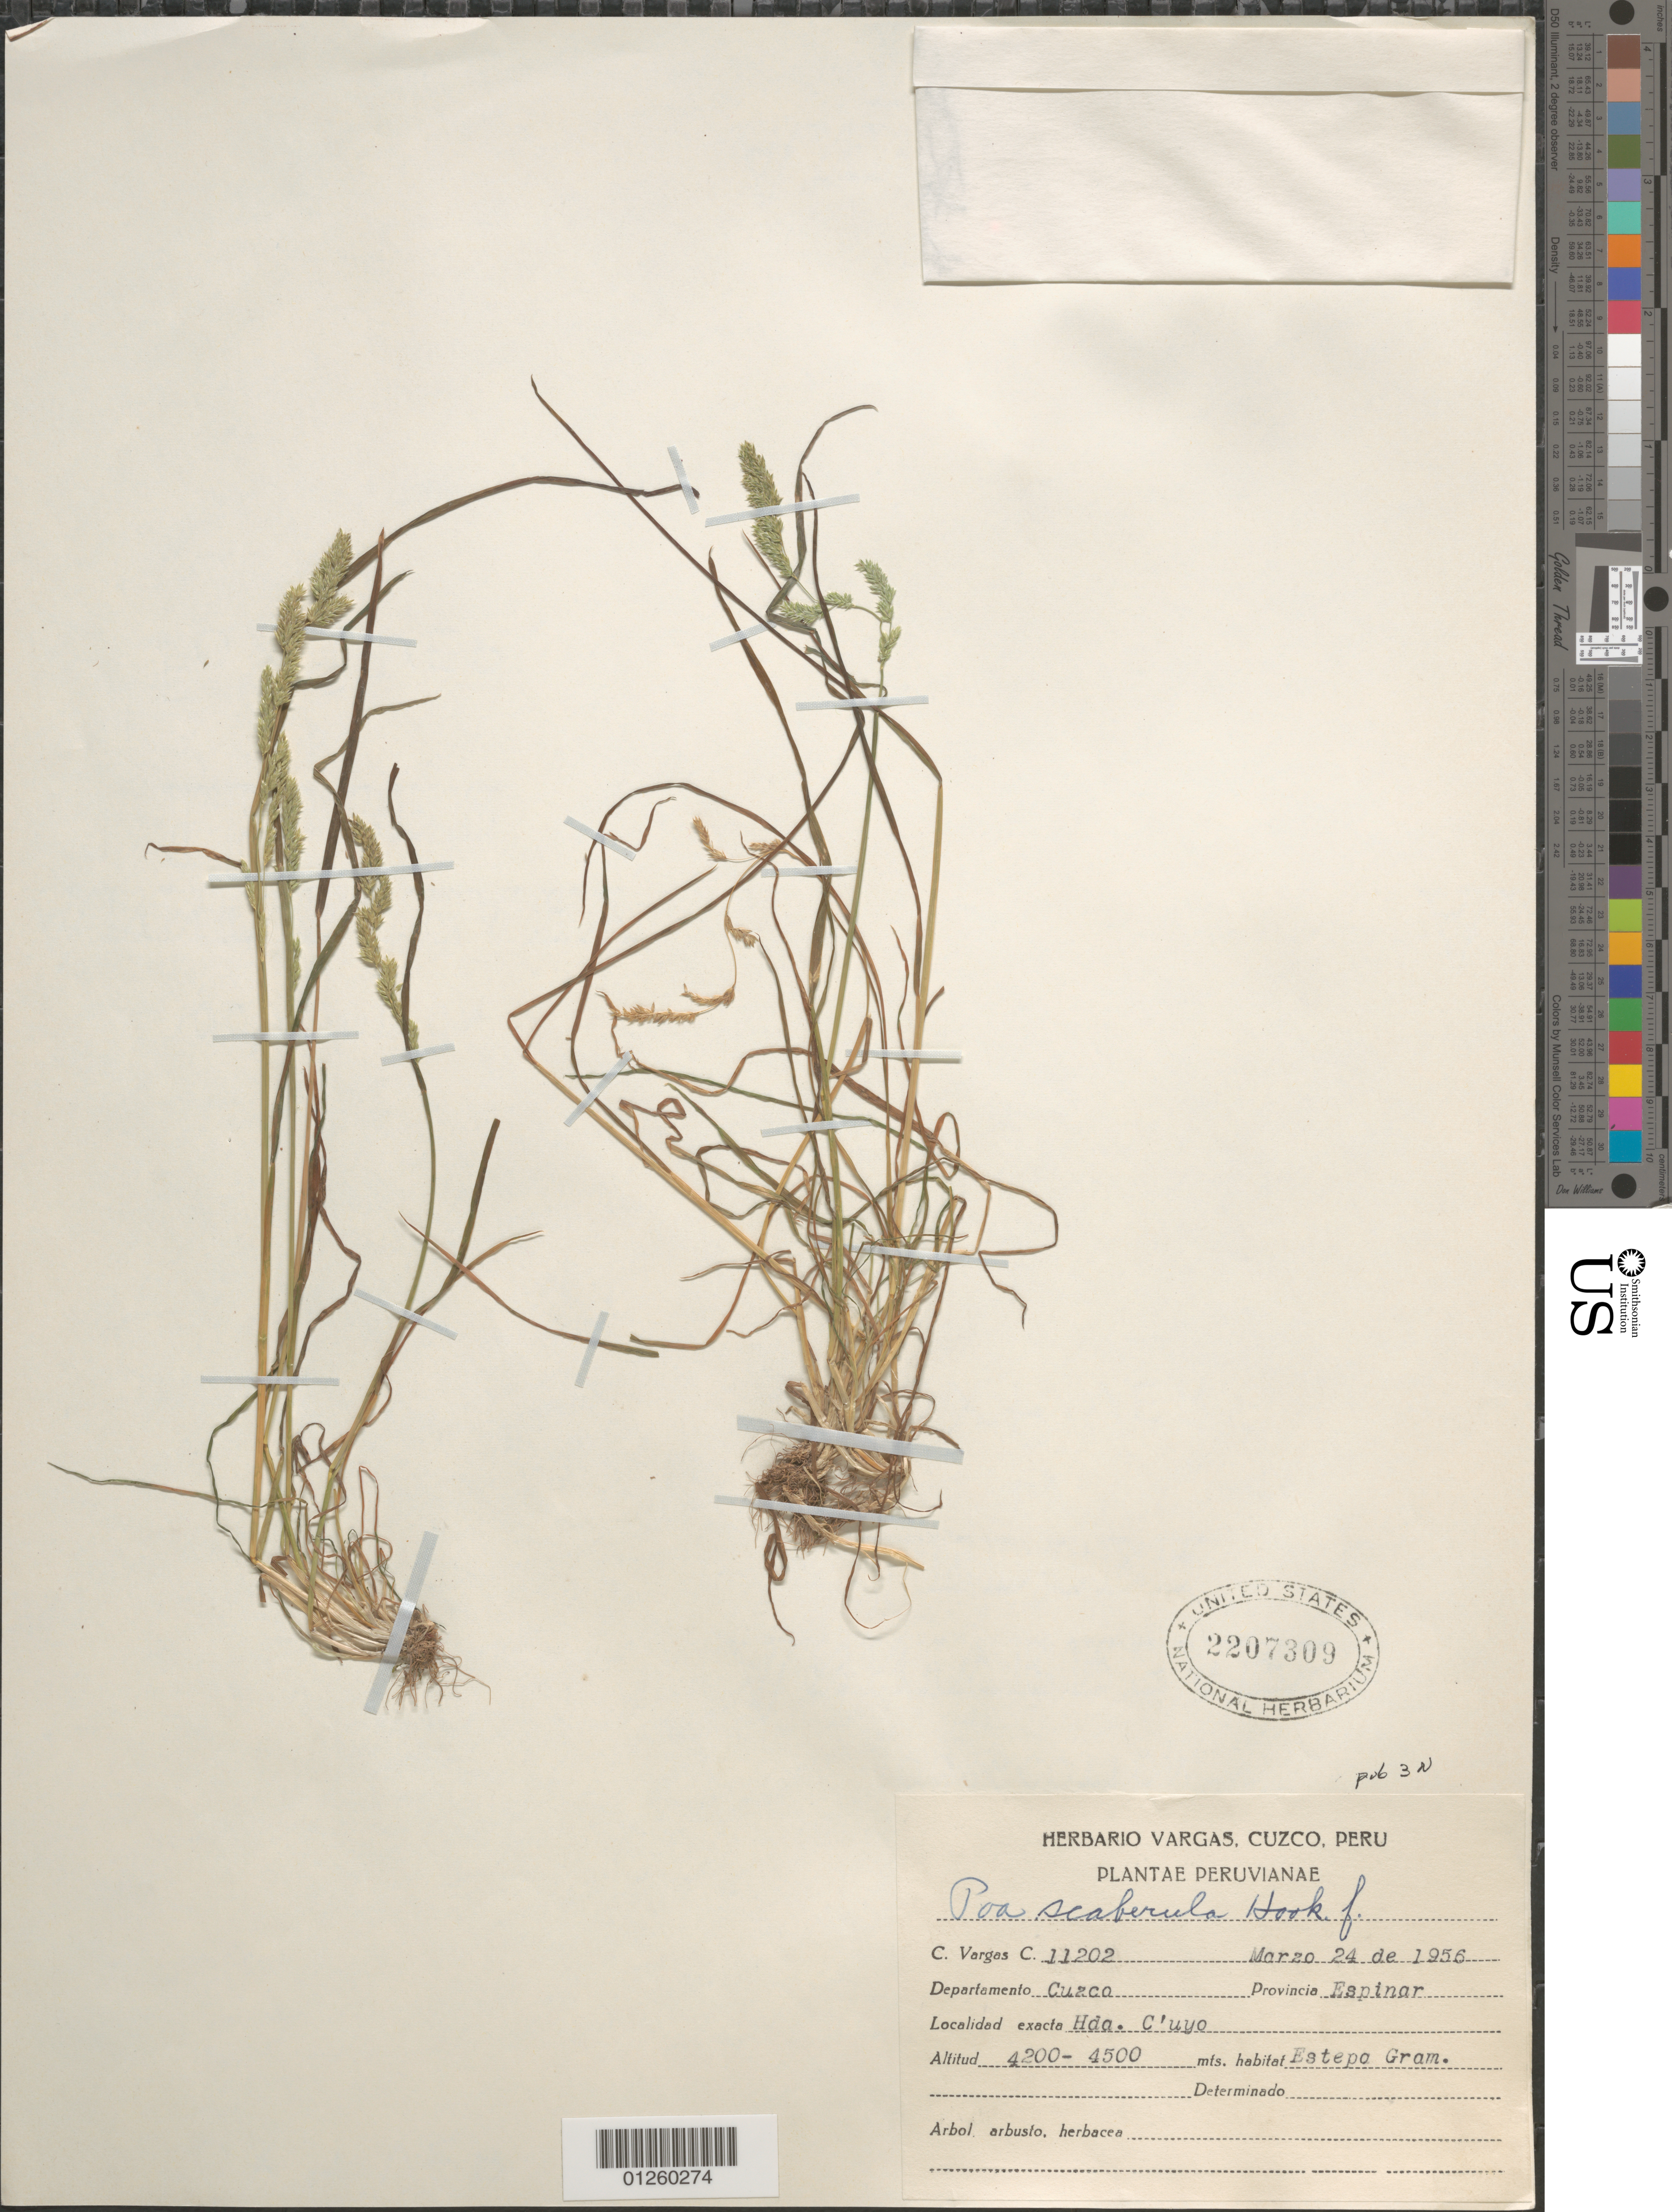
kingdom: Plantae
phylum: Tracheophyta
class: Liliopsida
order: Poales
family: Poaceae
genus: Poa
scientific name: Poa scaberula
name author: Hook. f.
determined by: Soreng, Robert J., Research Associate (BOT), Smithsonian Institution - National Museum of Natural History (UNITED STATES)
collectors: C. Vargas C.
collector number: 11202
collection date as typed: Marzo 24 de 1956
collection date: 1956-03-24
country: Peru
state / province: Cusco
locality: Cuzco, Espinar, Hda.C'uyo.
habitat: Estepa gram.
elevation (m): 4200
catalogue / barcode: US 2207309